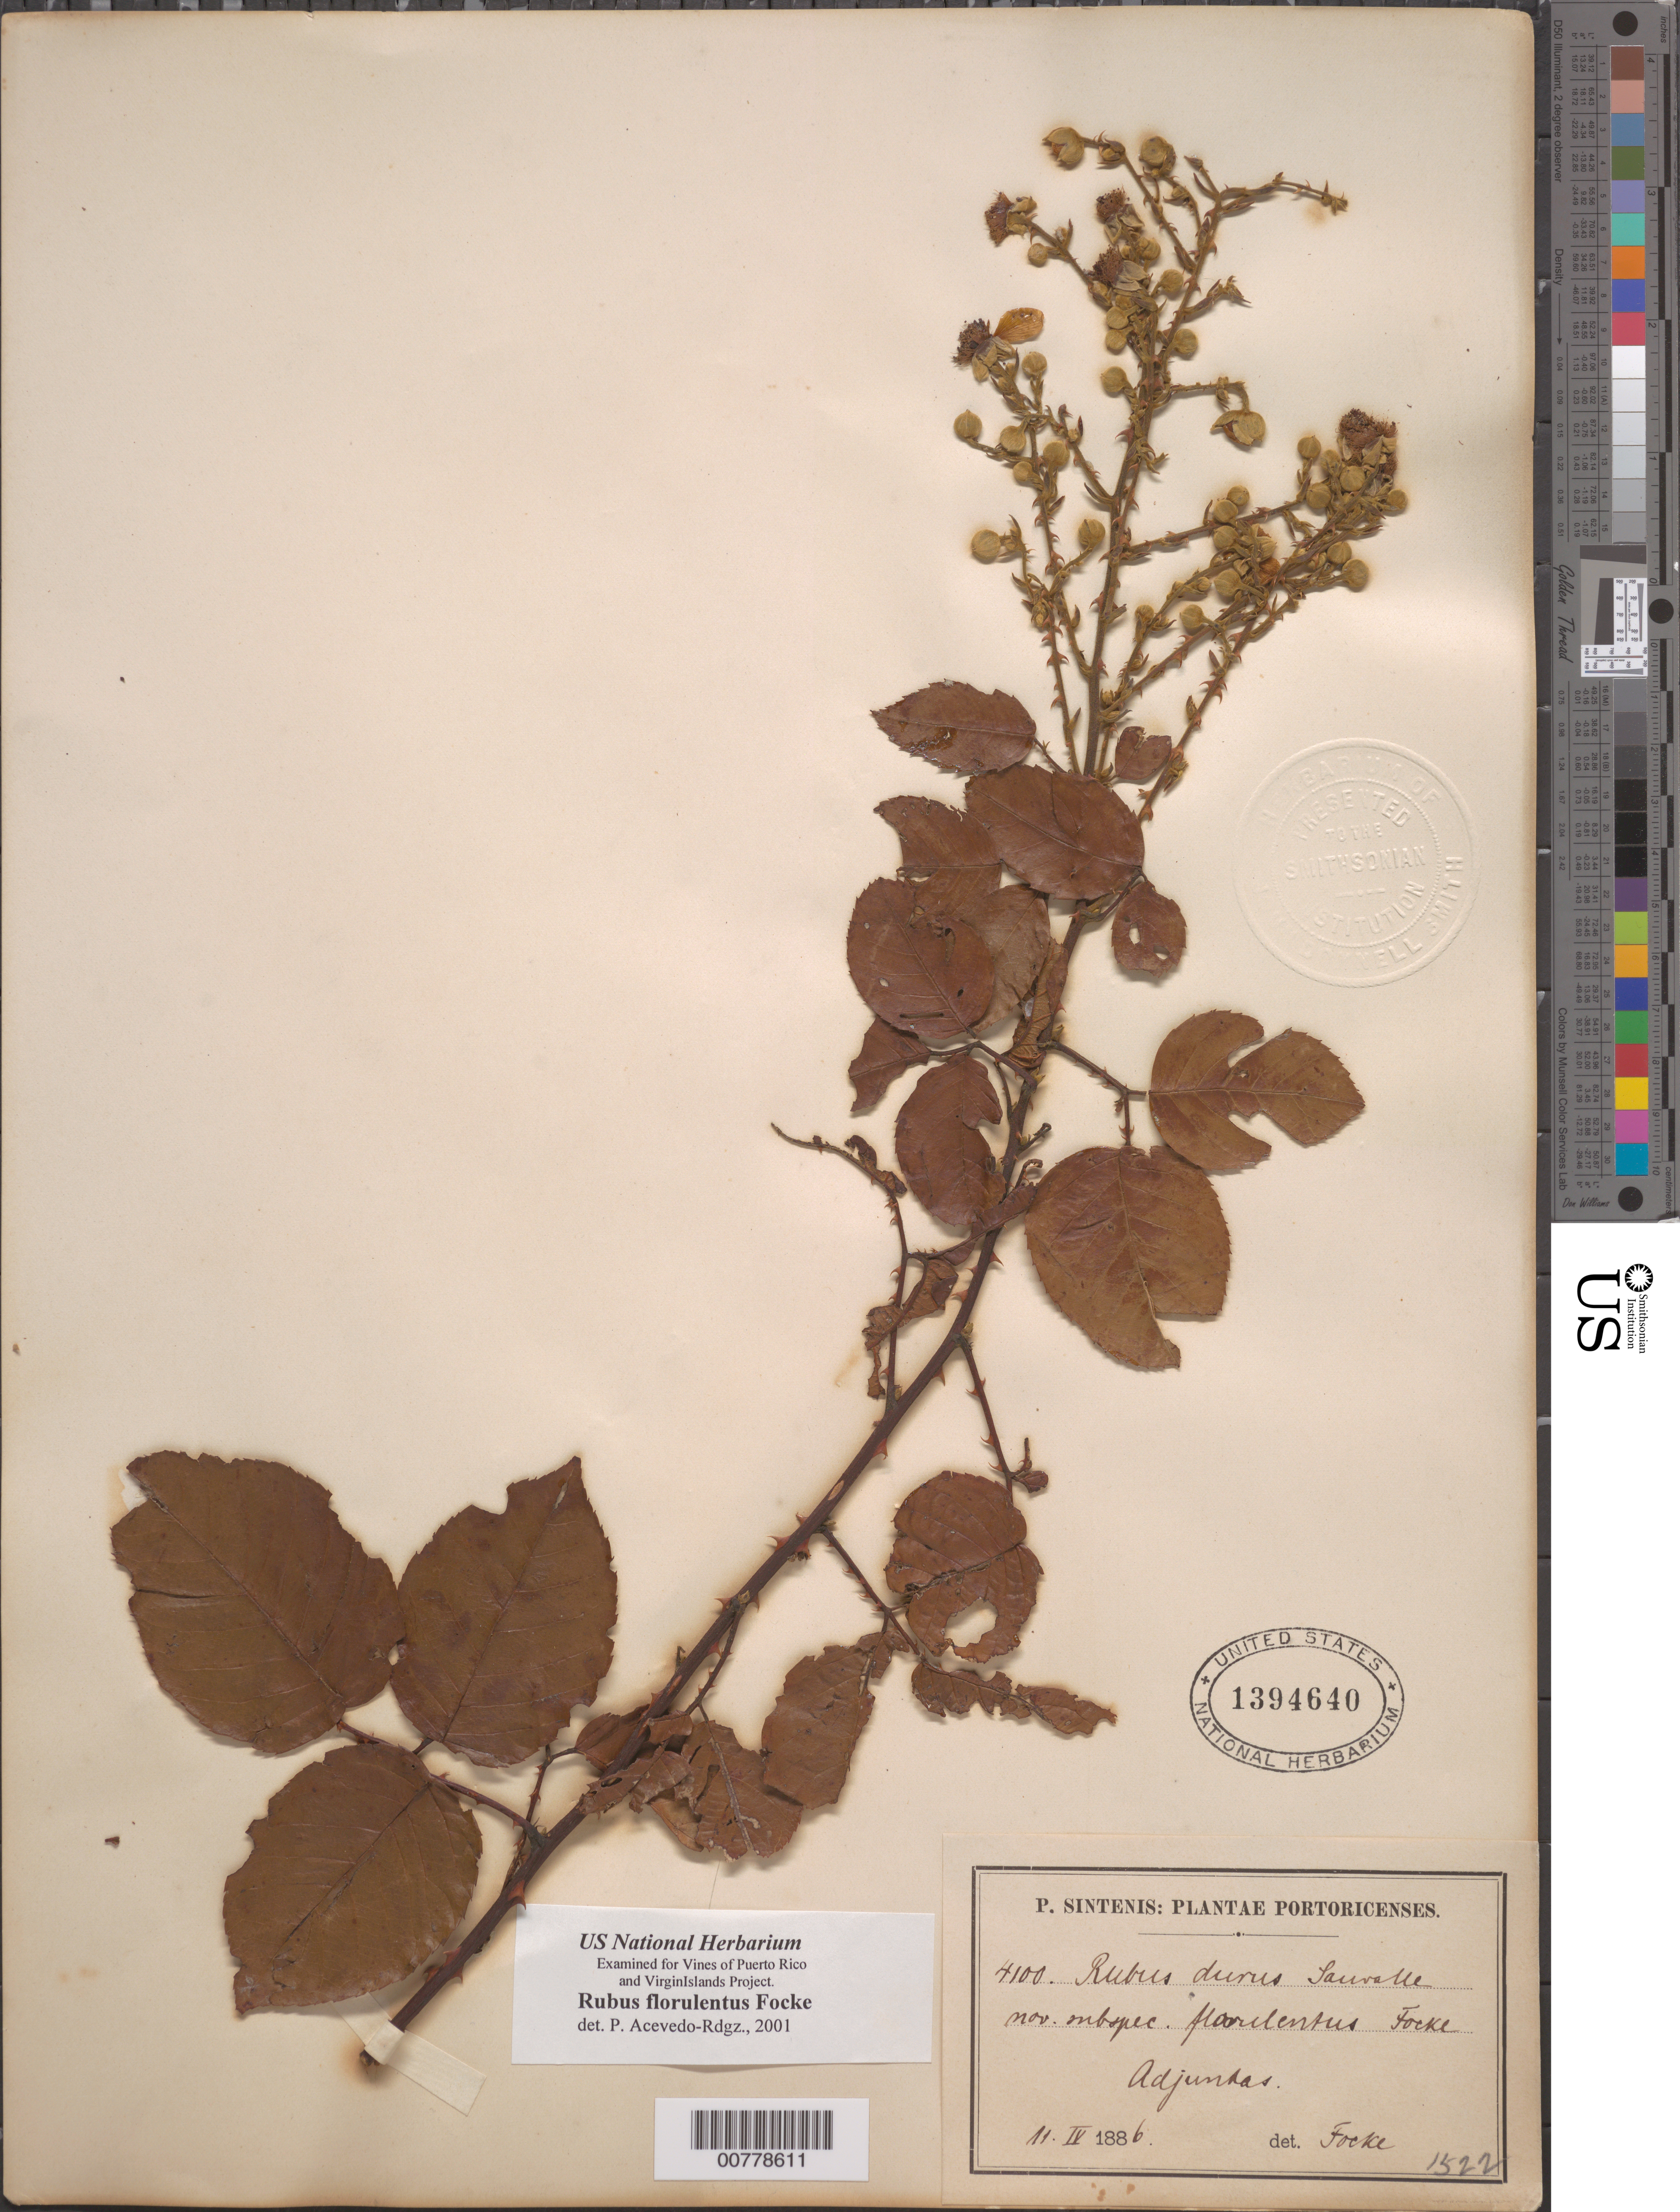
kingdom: Plantae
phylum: Tracheophyta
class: Magnoliopsida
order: Rosales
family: Rosaceae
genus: Rubus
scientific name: Rubus florulentus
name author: Focke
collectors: P. Sintenis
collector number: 4100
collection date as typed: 11 Apr 1886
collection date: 1886-04-11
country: Puerto Rico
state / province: Adjuntas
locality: Adjuntas.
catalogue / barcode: US 1394640